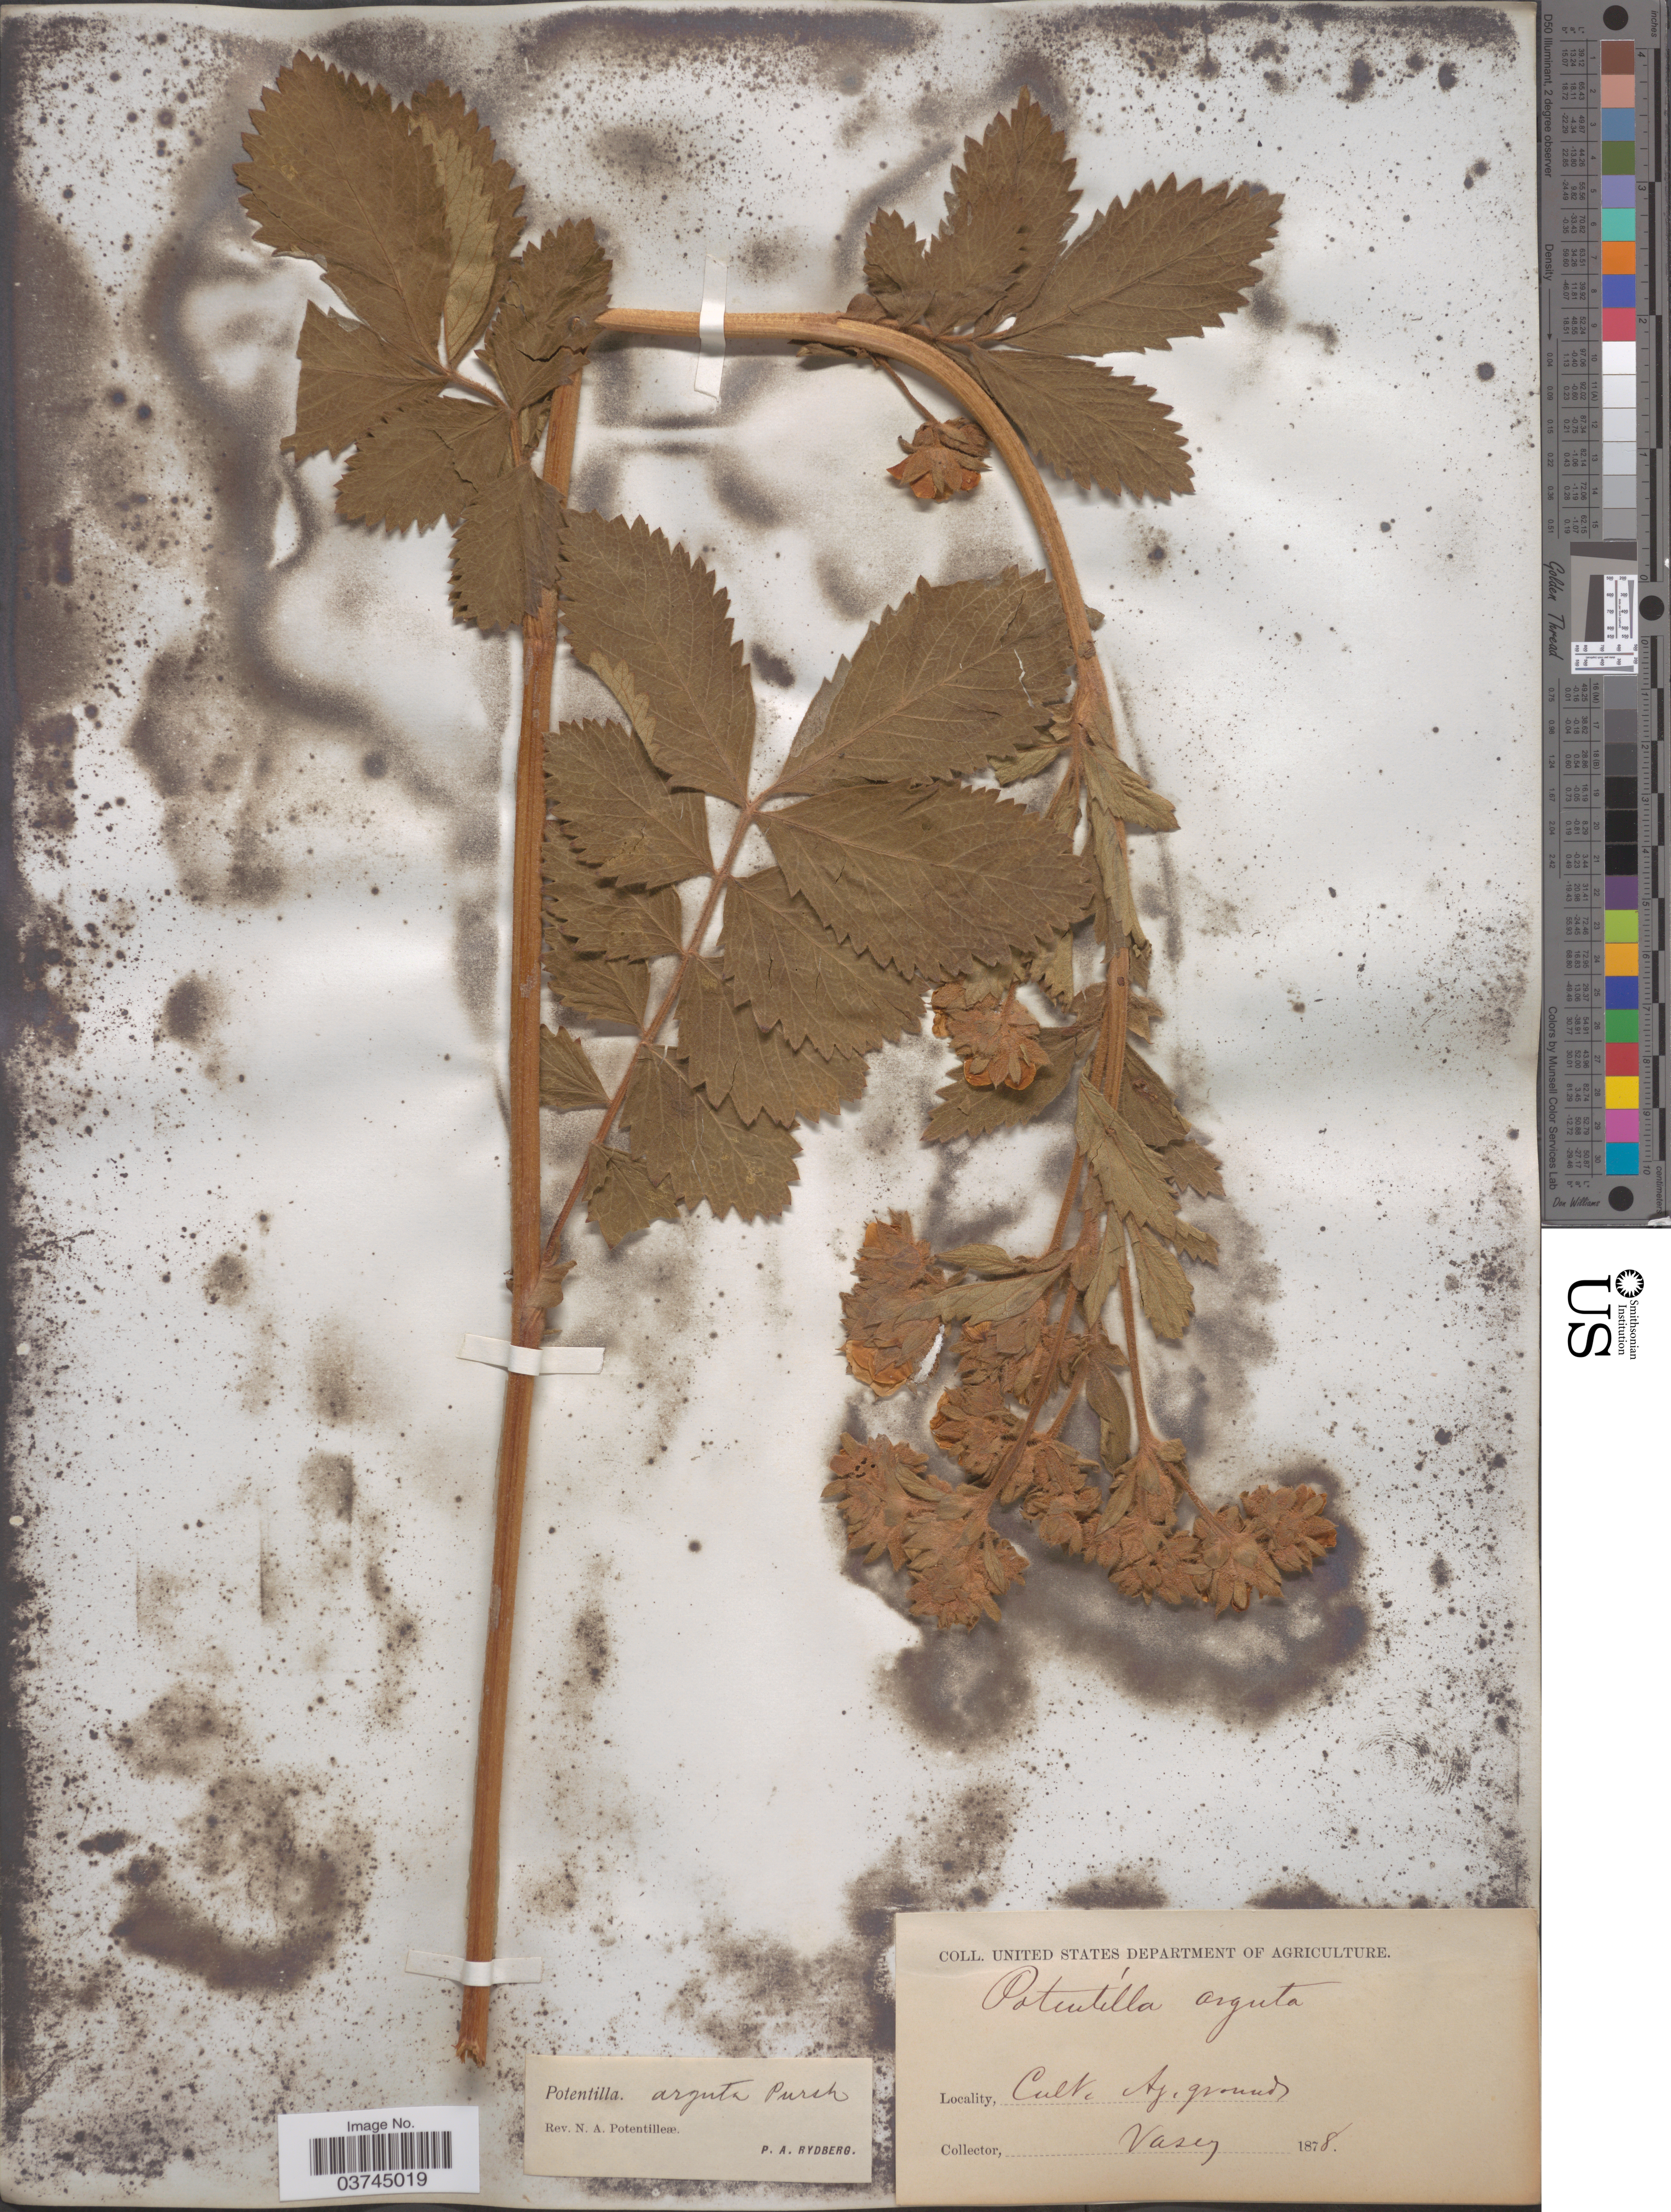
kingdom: Plantae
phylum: Tracheophyta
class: Magnoliopsida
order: Rosales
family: Rosaceae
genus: Drymocallis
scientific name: Drymocallis arguta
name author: (Pursh) Rydb.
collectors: Vasey, --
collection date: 1878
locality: Ag. grounds.